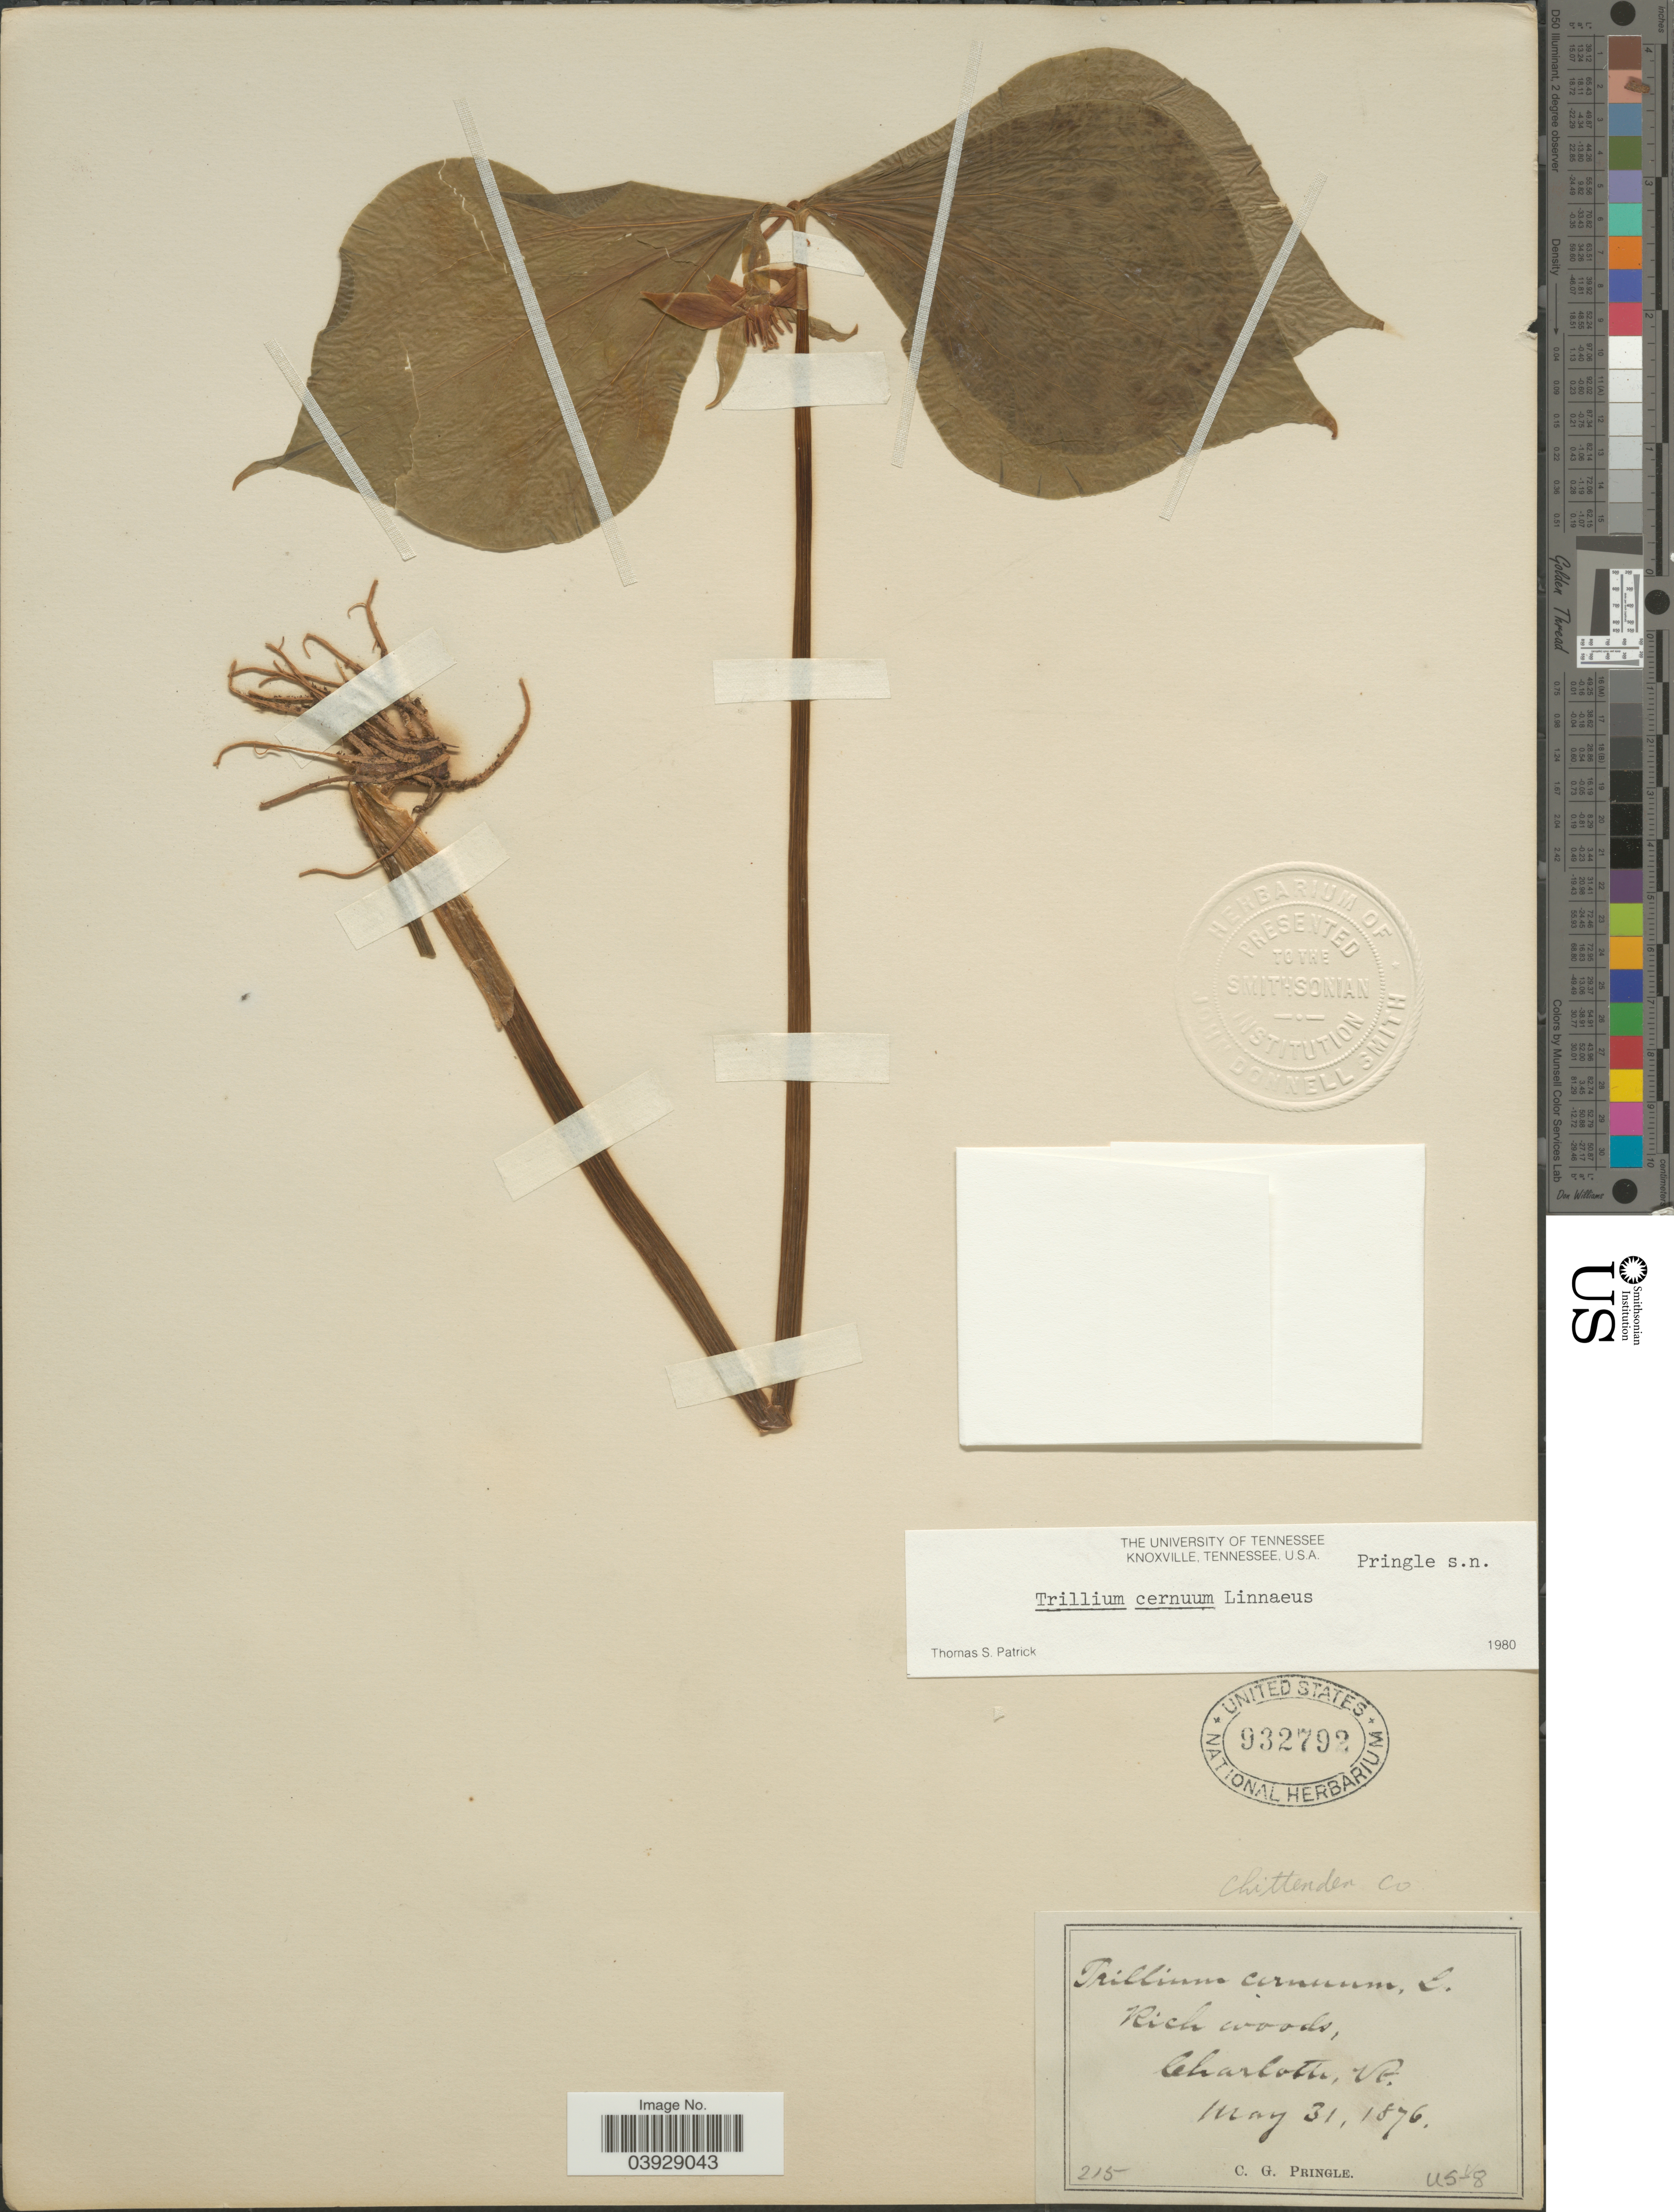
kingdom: Plantae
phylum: Tracheophyta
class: Liliopsida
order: Liliales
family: Melanthiaceae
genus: Trillium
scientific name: Trillium cernuum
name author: L.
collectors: C. G. Pringle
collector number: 215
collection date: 1876-05-31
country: United States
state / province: Vermont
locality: Chittenden Co. Charlotte.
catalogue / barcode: US 932792